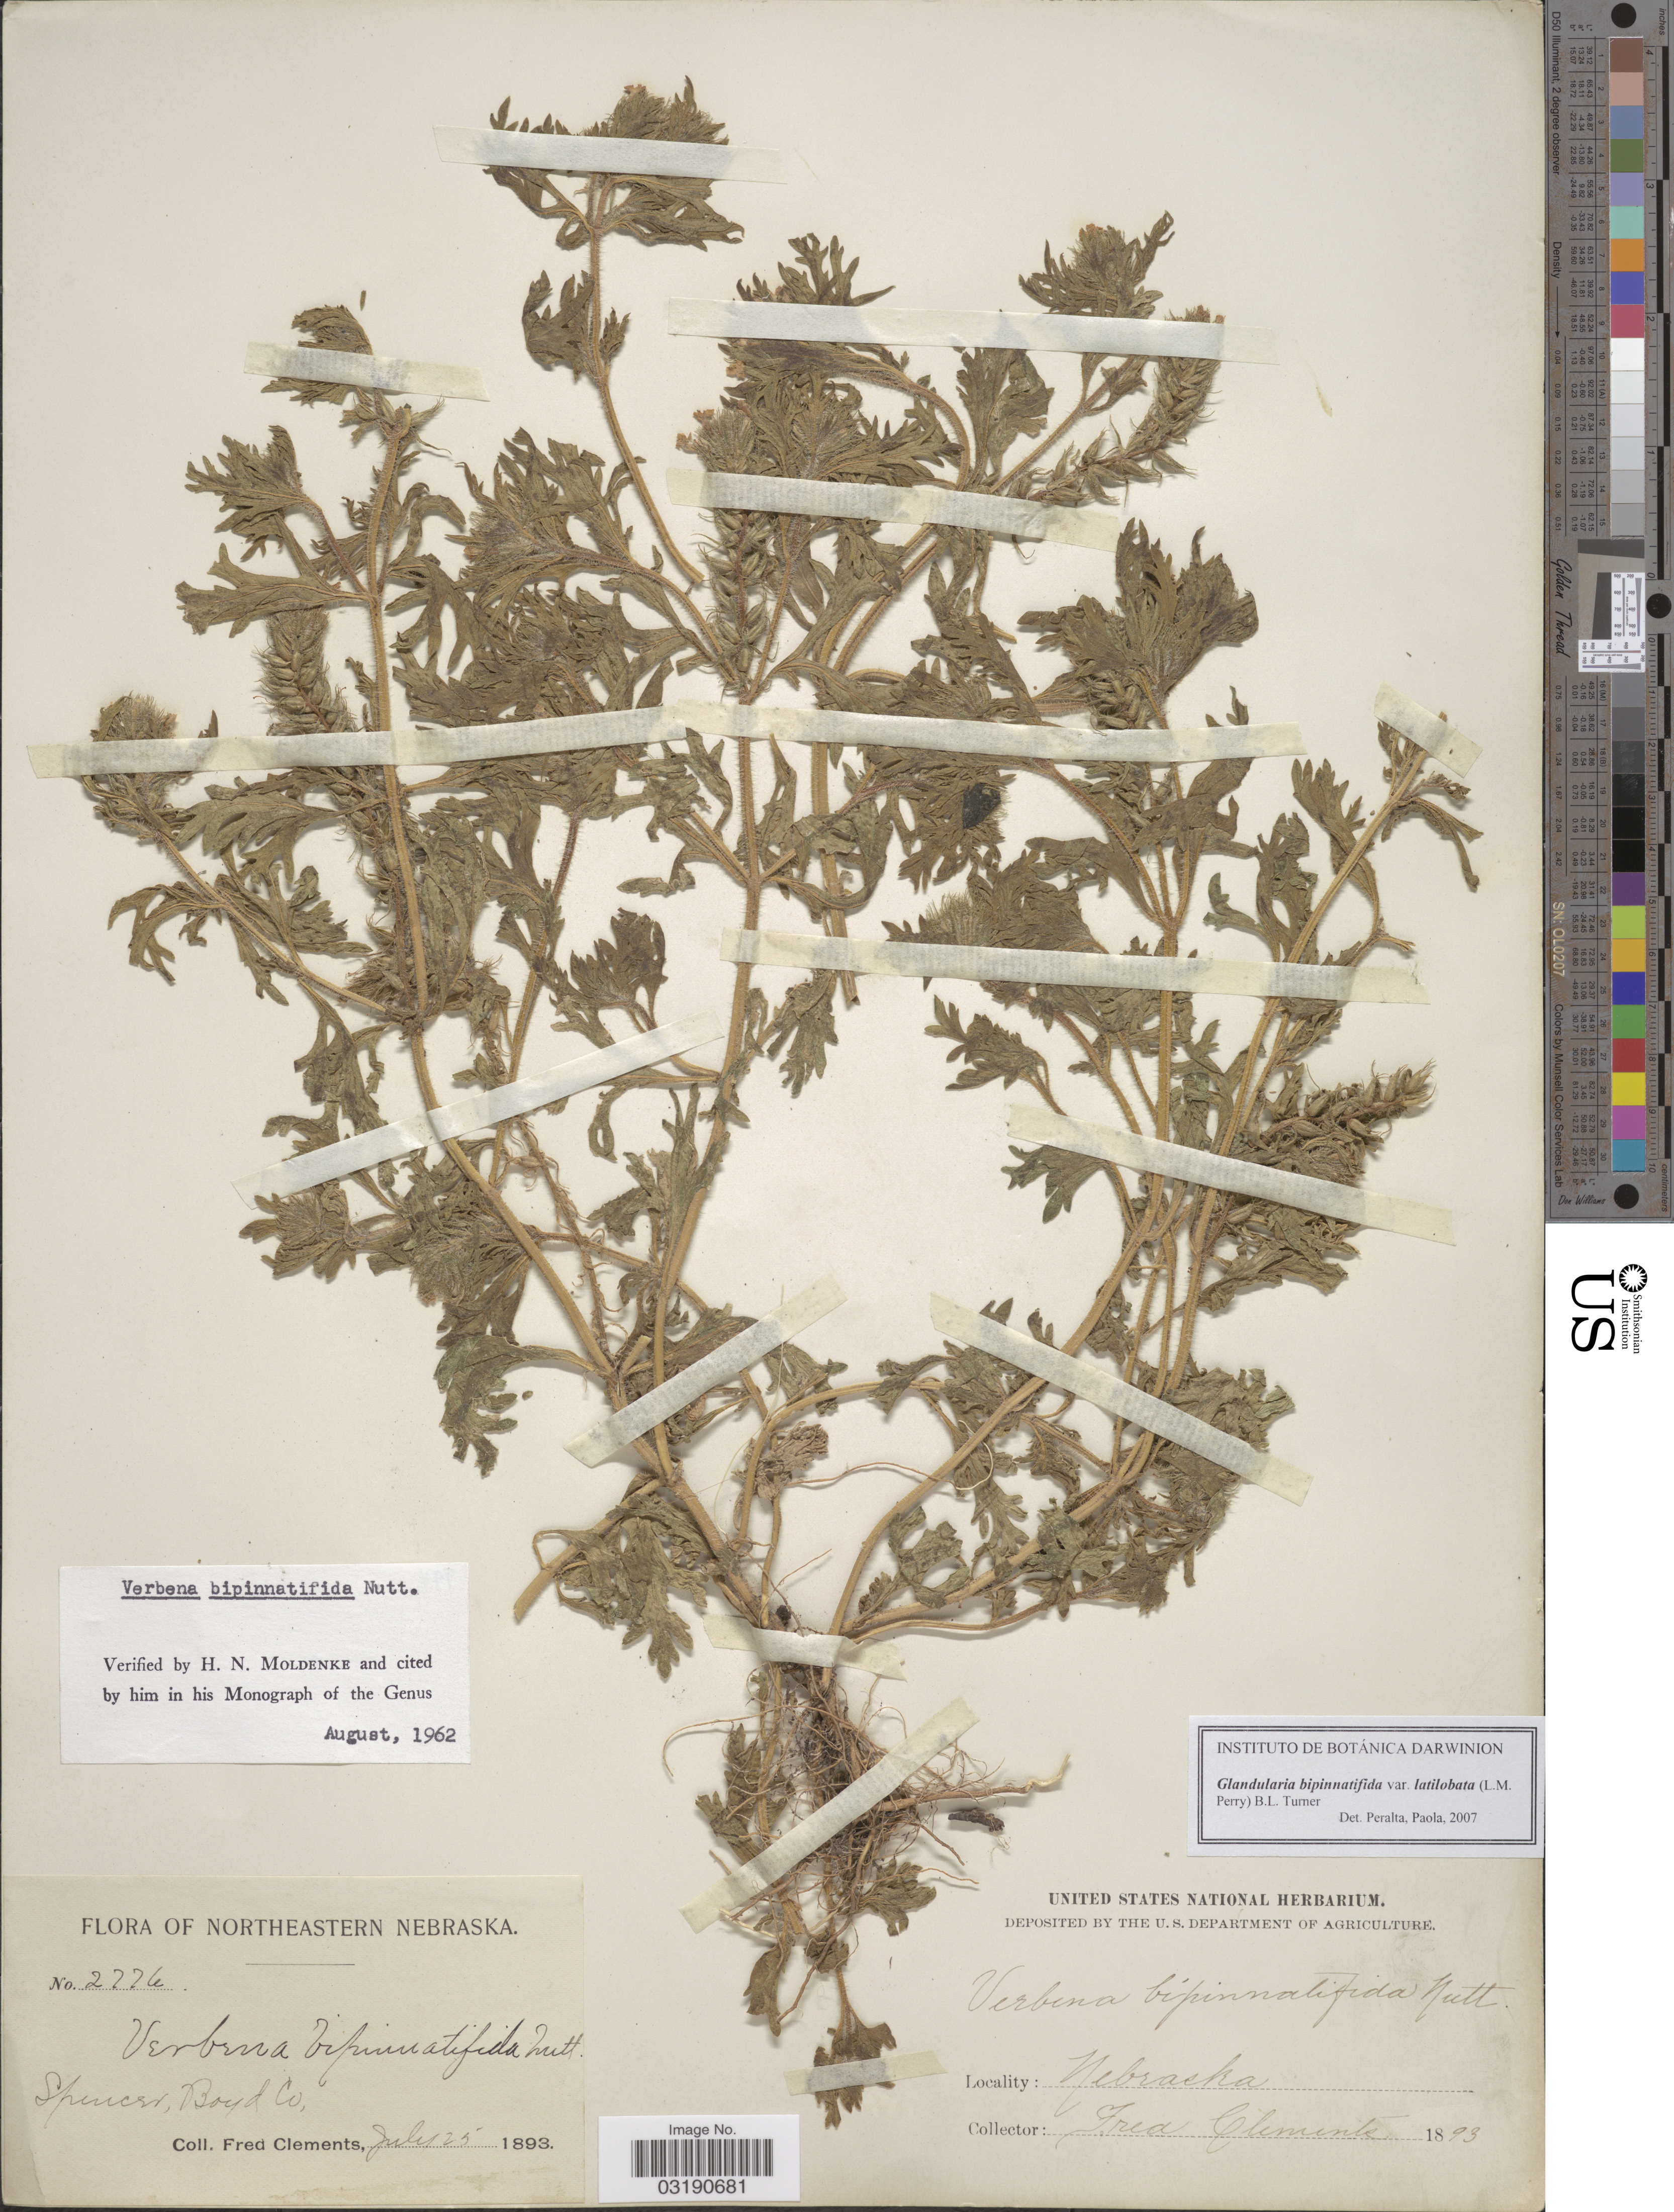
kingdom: Plantae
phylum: Tracheophyta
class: Magnoliopsida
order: Lamiales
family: Verbenaceae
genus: Verbena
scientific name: Verbena bipinnatifida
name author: (Schauer) Nutt.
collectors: F. Clements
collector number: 2776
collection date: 1893-07-25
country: United States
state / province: Nebraska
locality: Northeastern Nebraska. Spencer, Boyd Co.